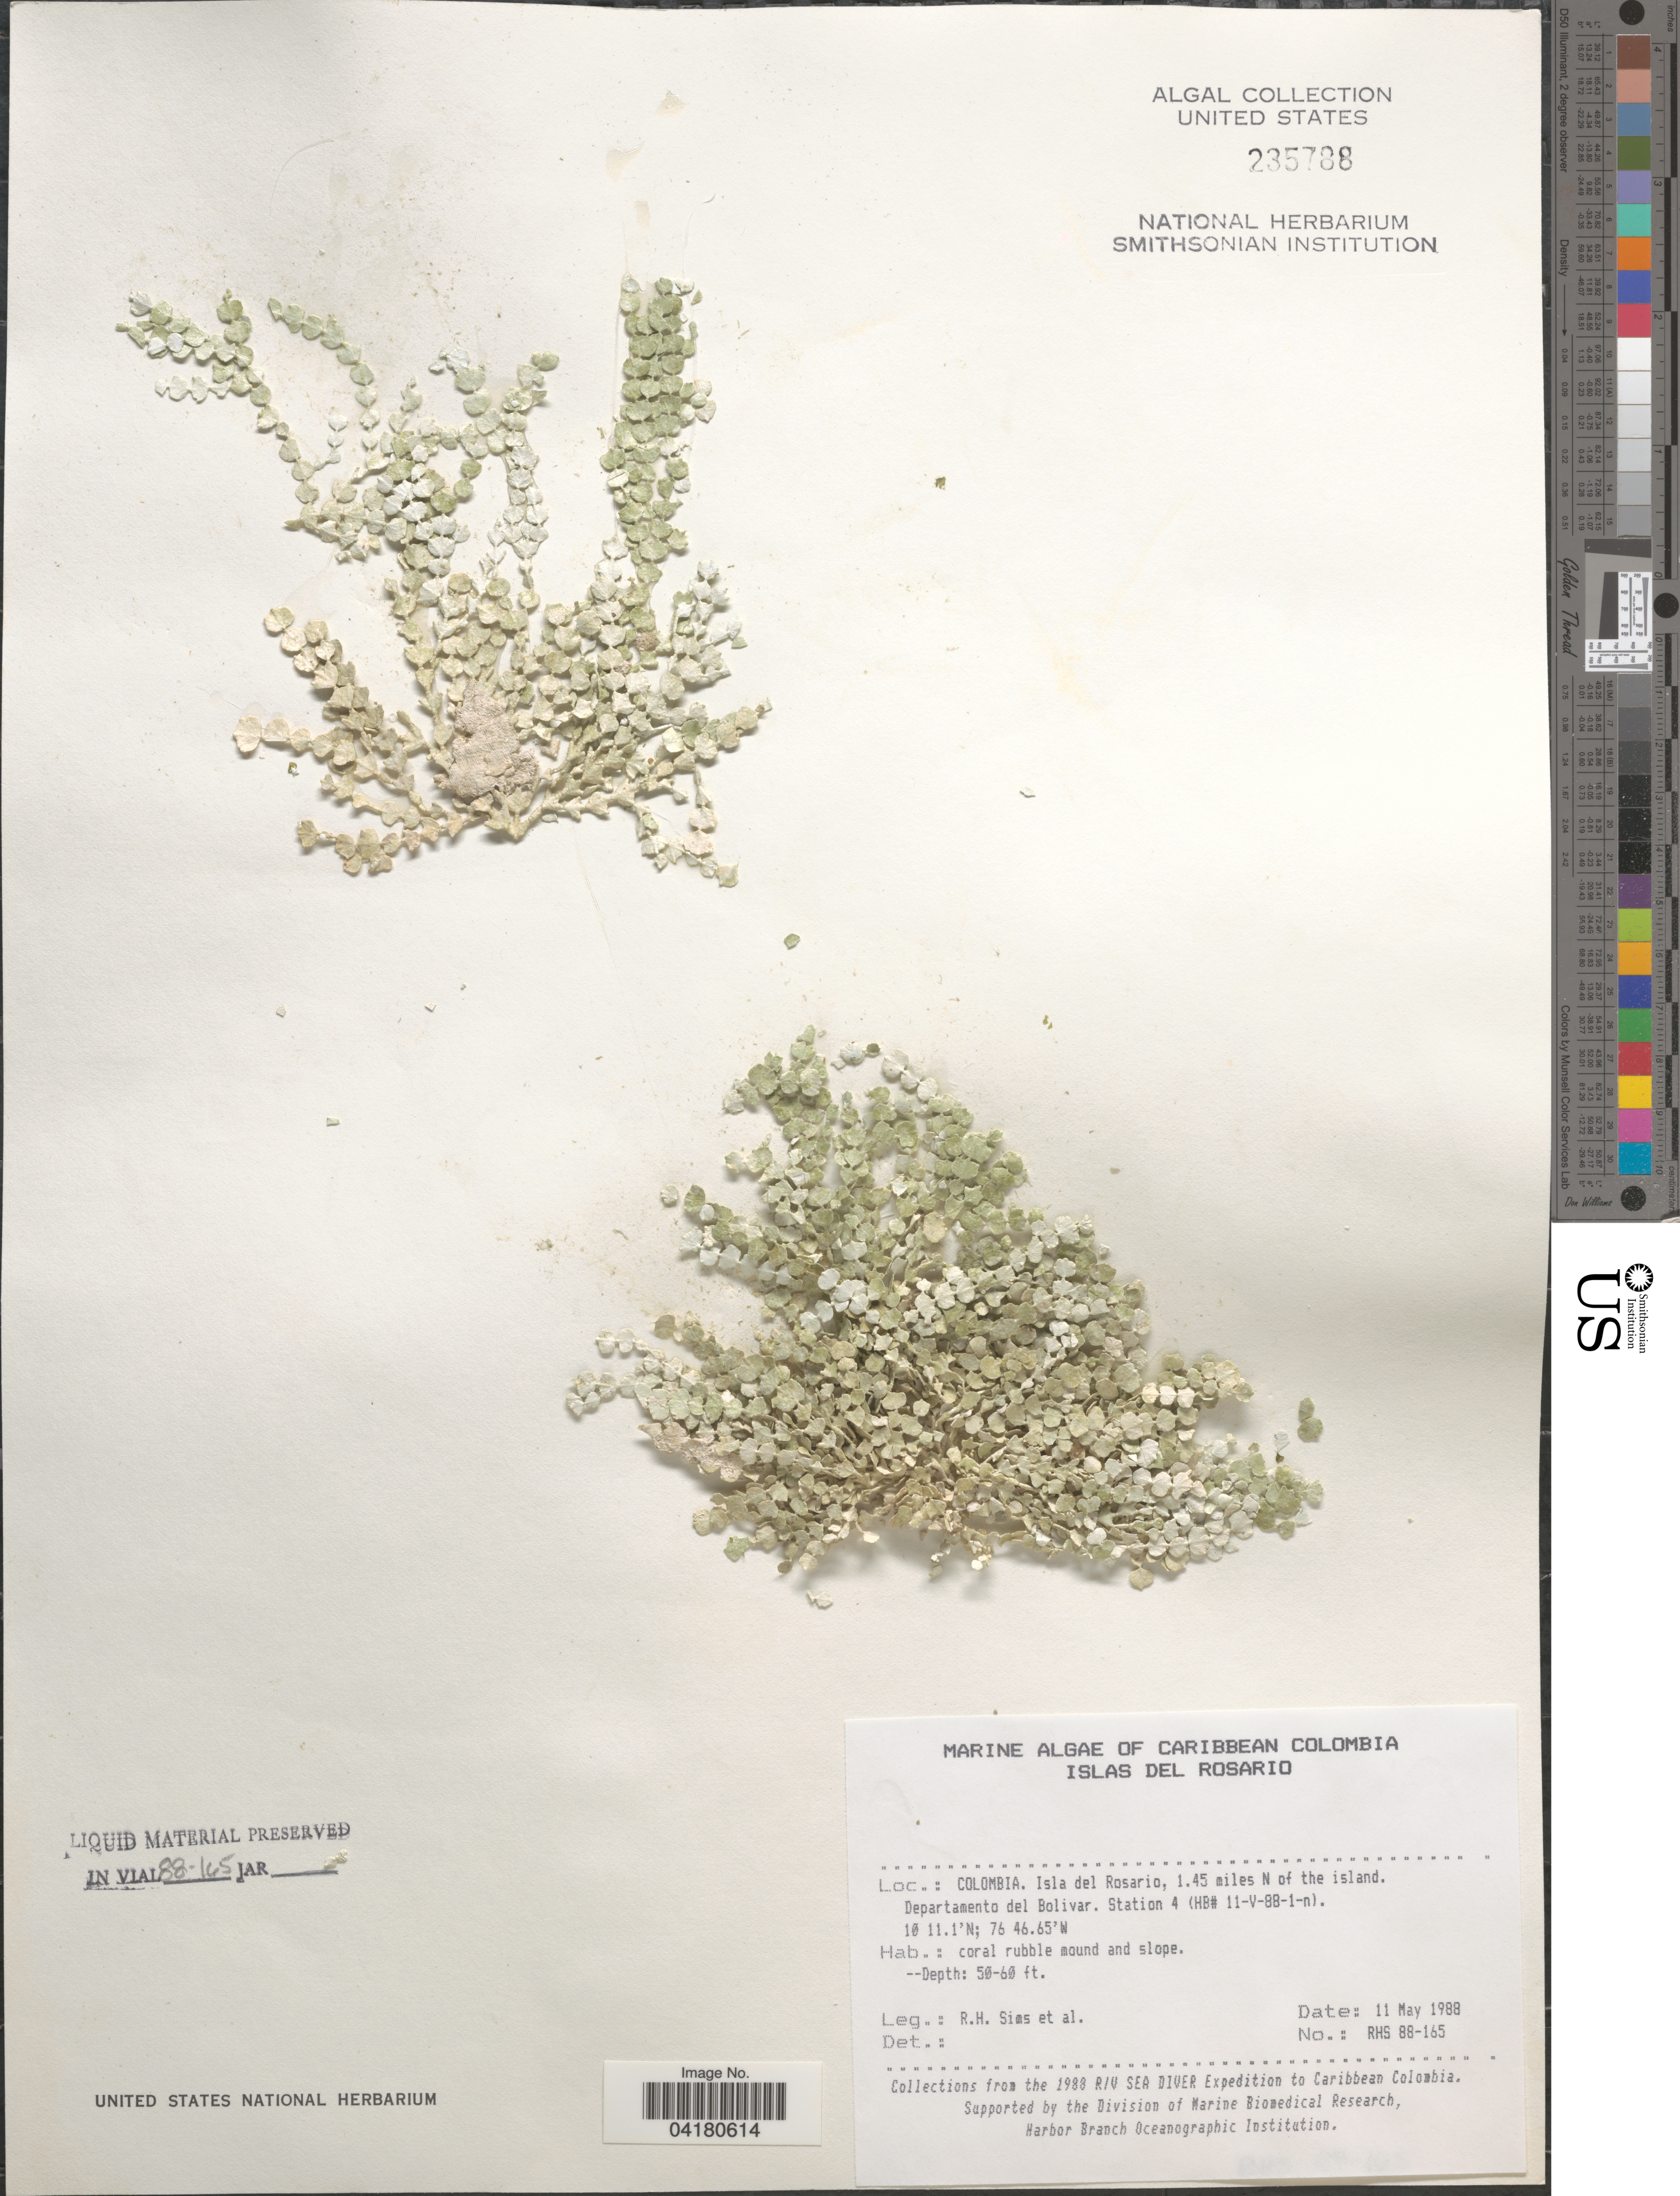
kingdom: Plantae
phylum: Chlorophyta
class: Ulvophyceae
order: Bryopsidales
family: Halimedaceae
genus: Halimeda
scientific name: Halimeda sp.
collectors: R. H. Sims & et al.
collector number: RHS88-165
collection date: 1988-05-11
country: Colombia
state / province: Bolívar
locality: Caribbean Colombia. Isla del Rosario, 1.45 miles N of the island. Departamento del Bolivar. Station 4 (HB# 11-V-88-1-n). The 1988 R/V Sea Diver Expedition to Caribbean Colombia.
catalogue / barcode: US 235788